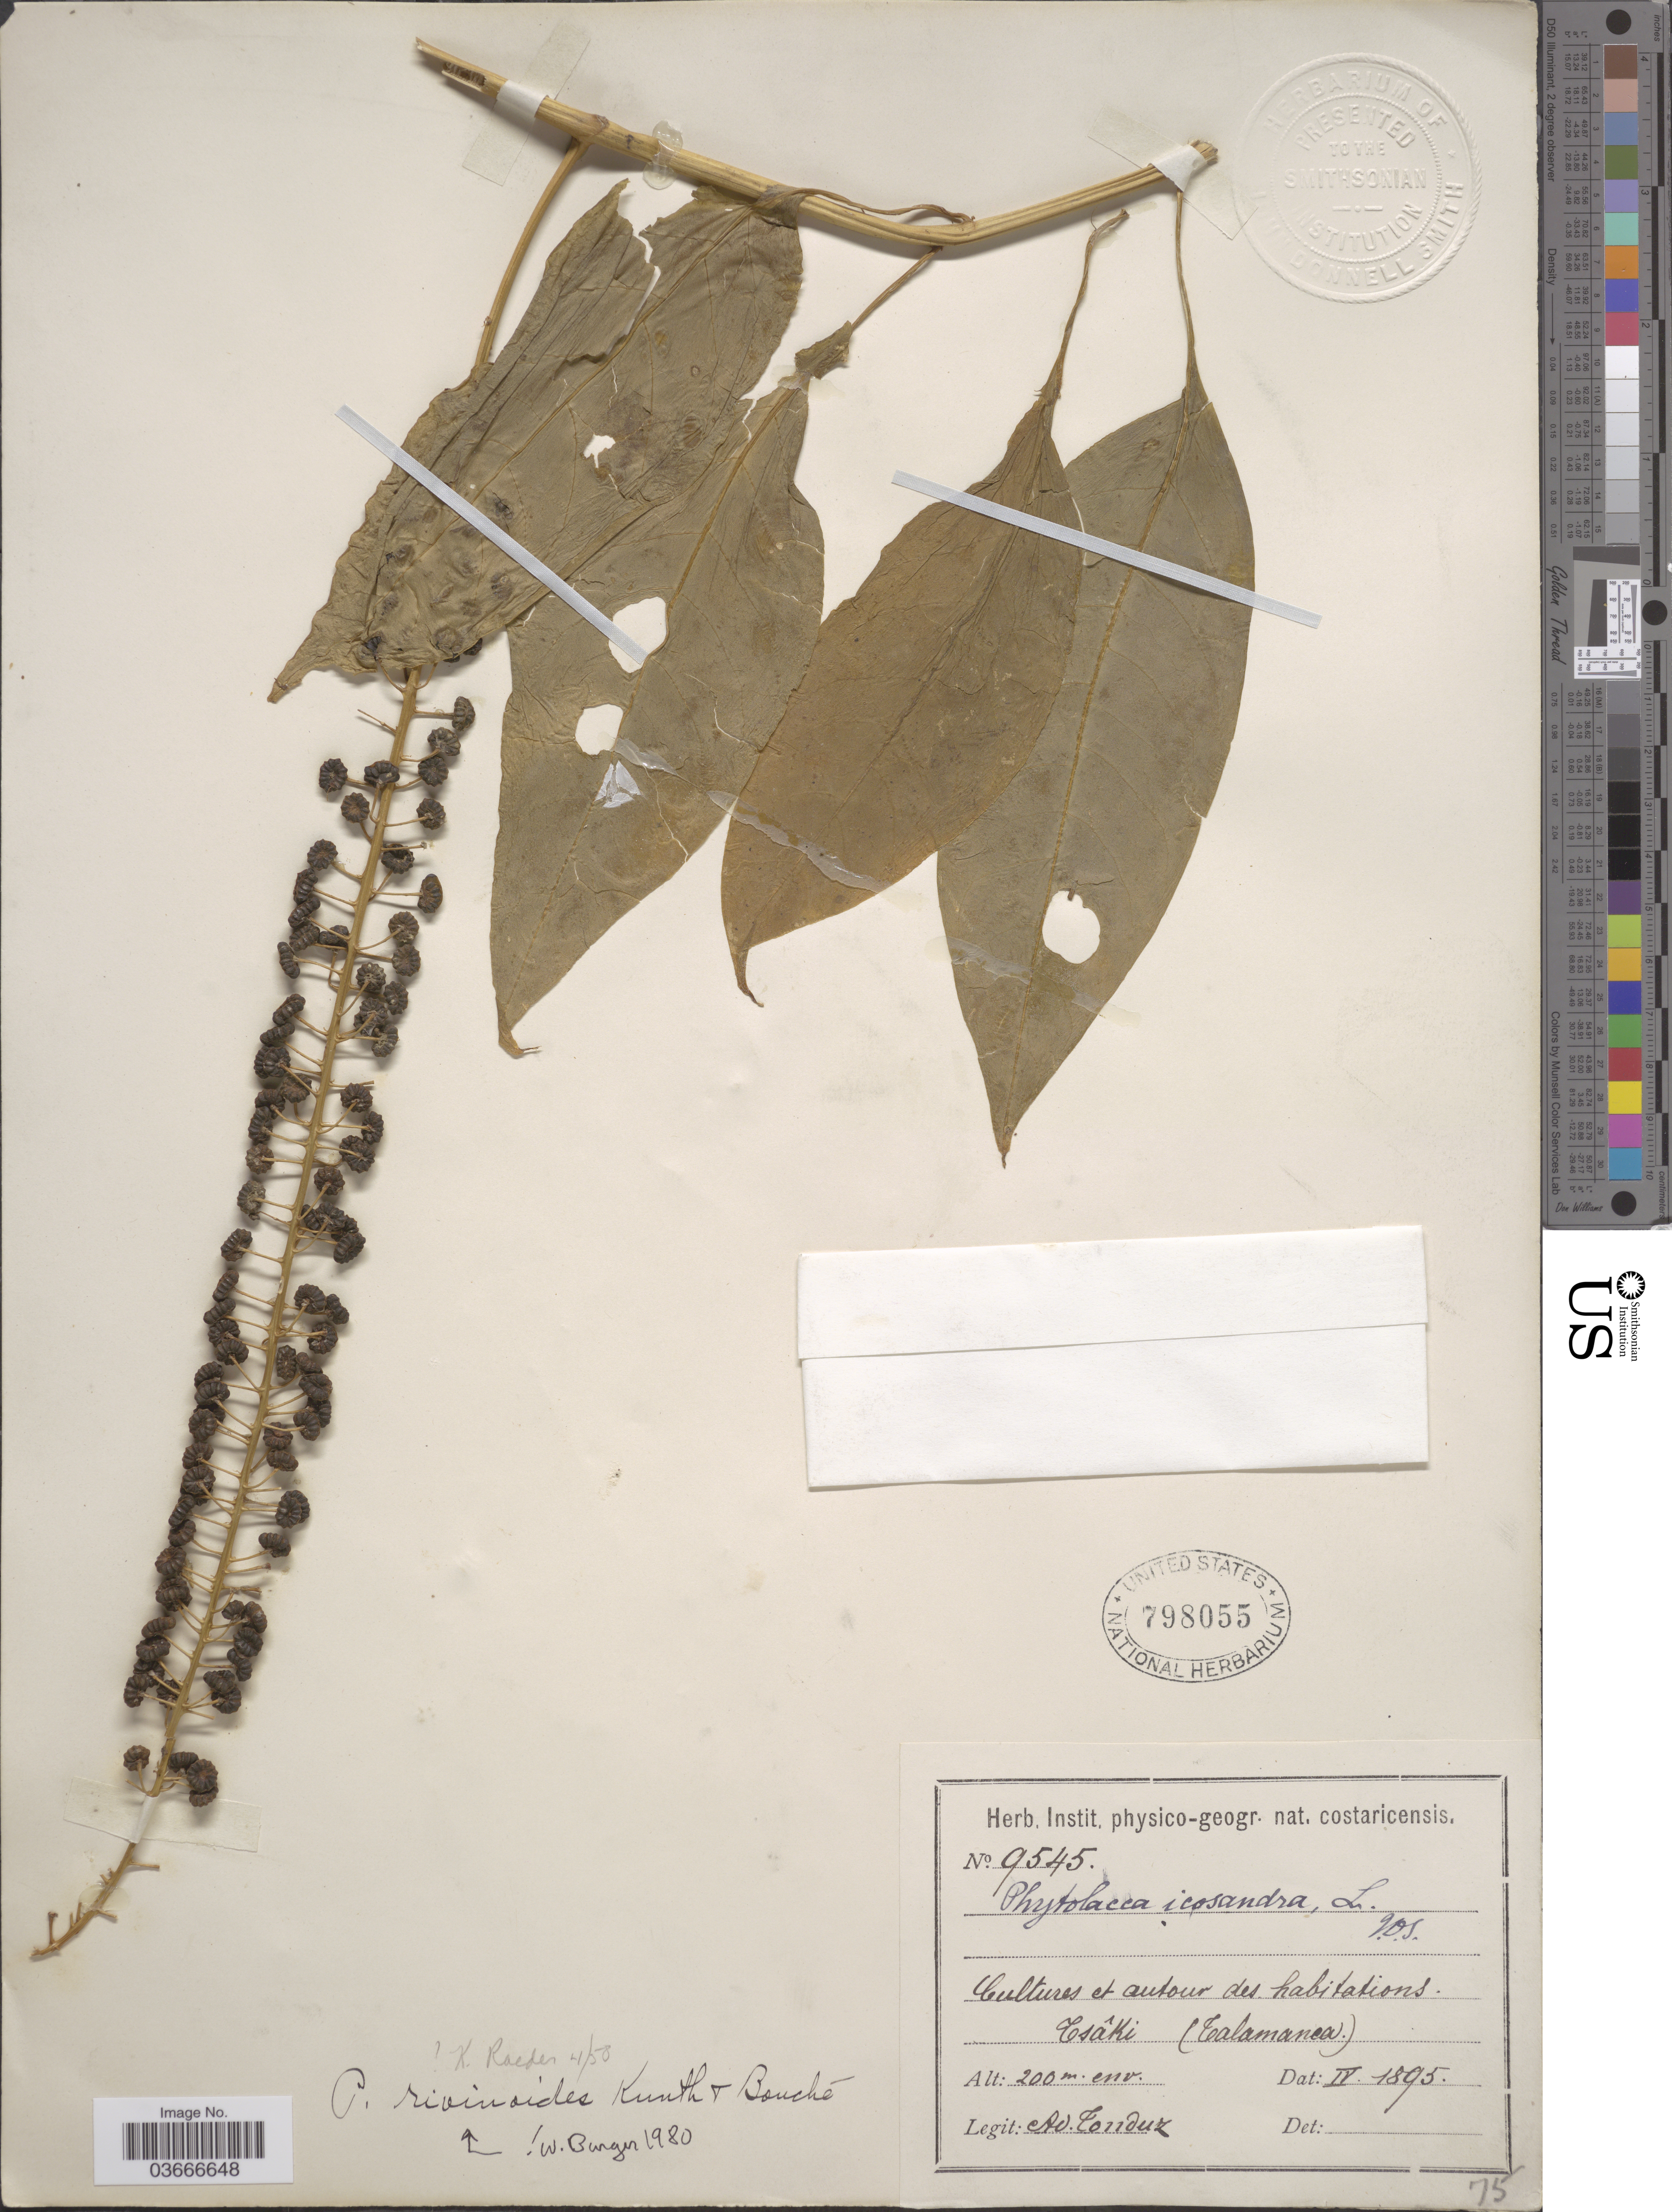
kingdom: Plantae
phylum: Tracheophyta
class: Magnoliopsida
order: Caryophyllales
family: Phytolaccaceae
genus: Phytolacca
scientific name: Phytolacca rivinoides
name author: Kunth & C.D. Bouché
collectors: A. Tonduz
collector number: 9545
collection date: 1895-04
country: Costa Rica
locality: Tsâki (Talamanca).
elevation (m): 200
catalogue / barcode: US 798055